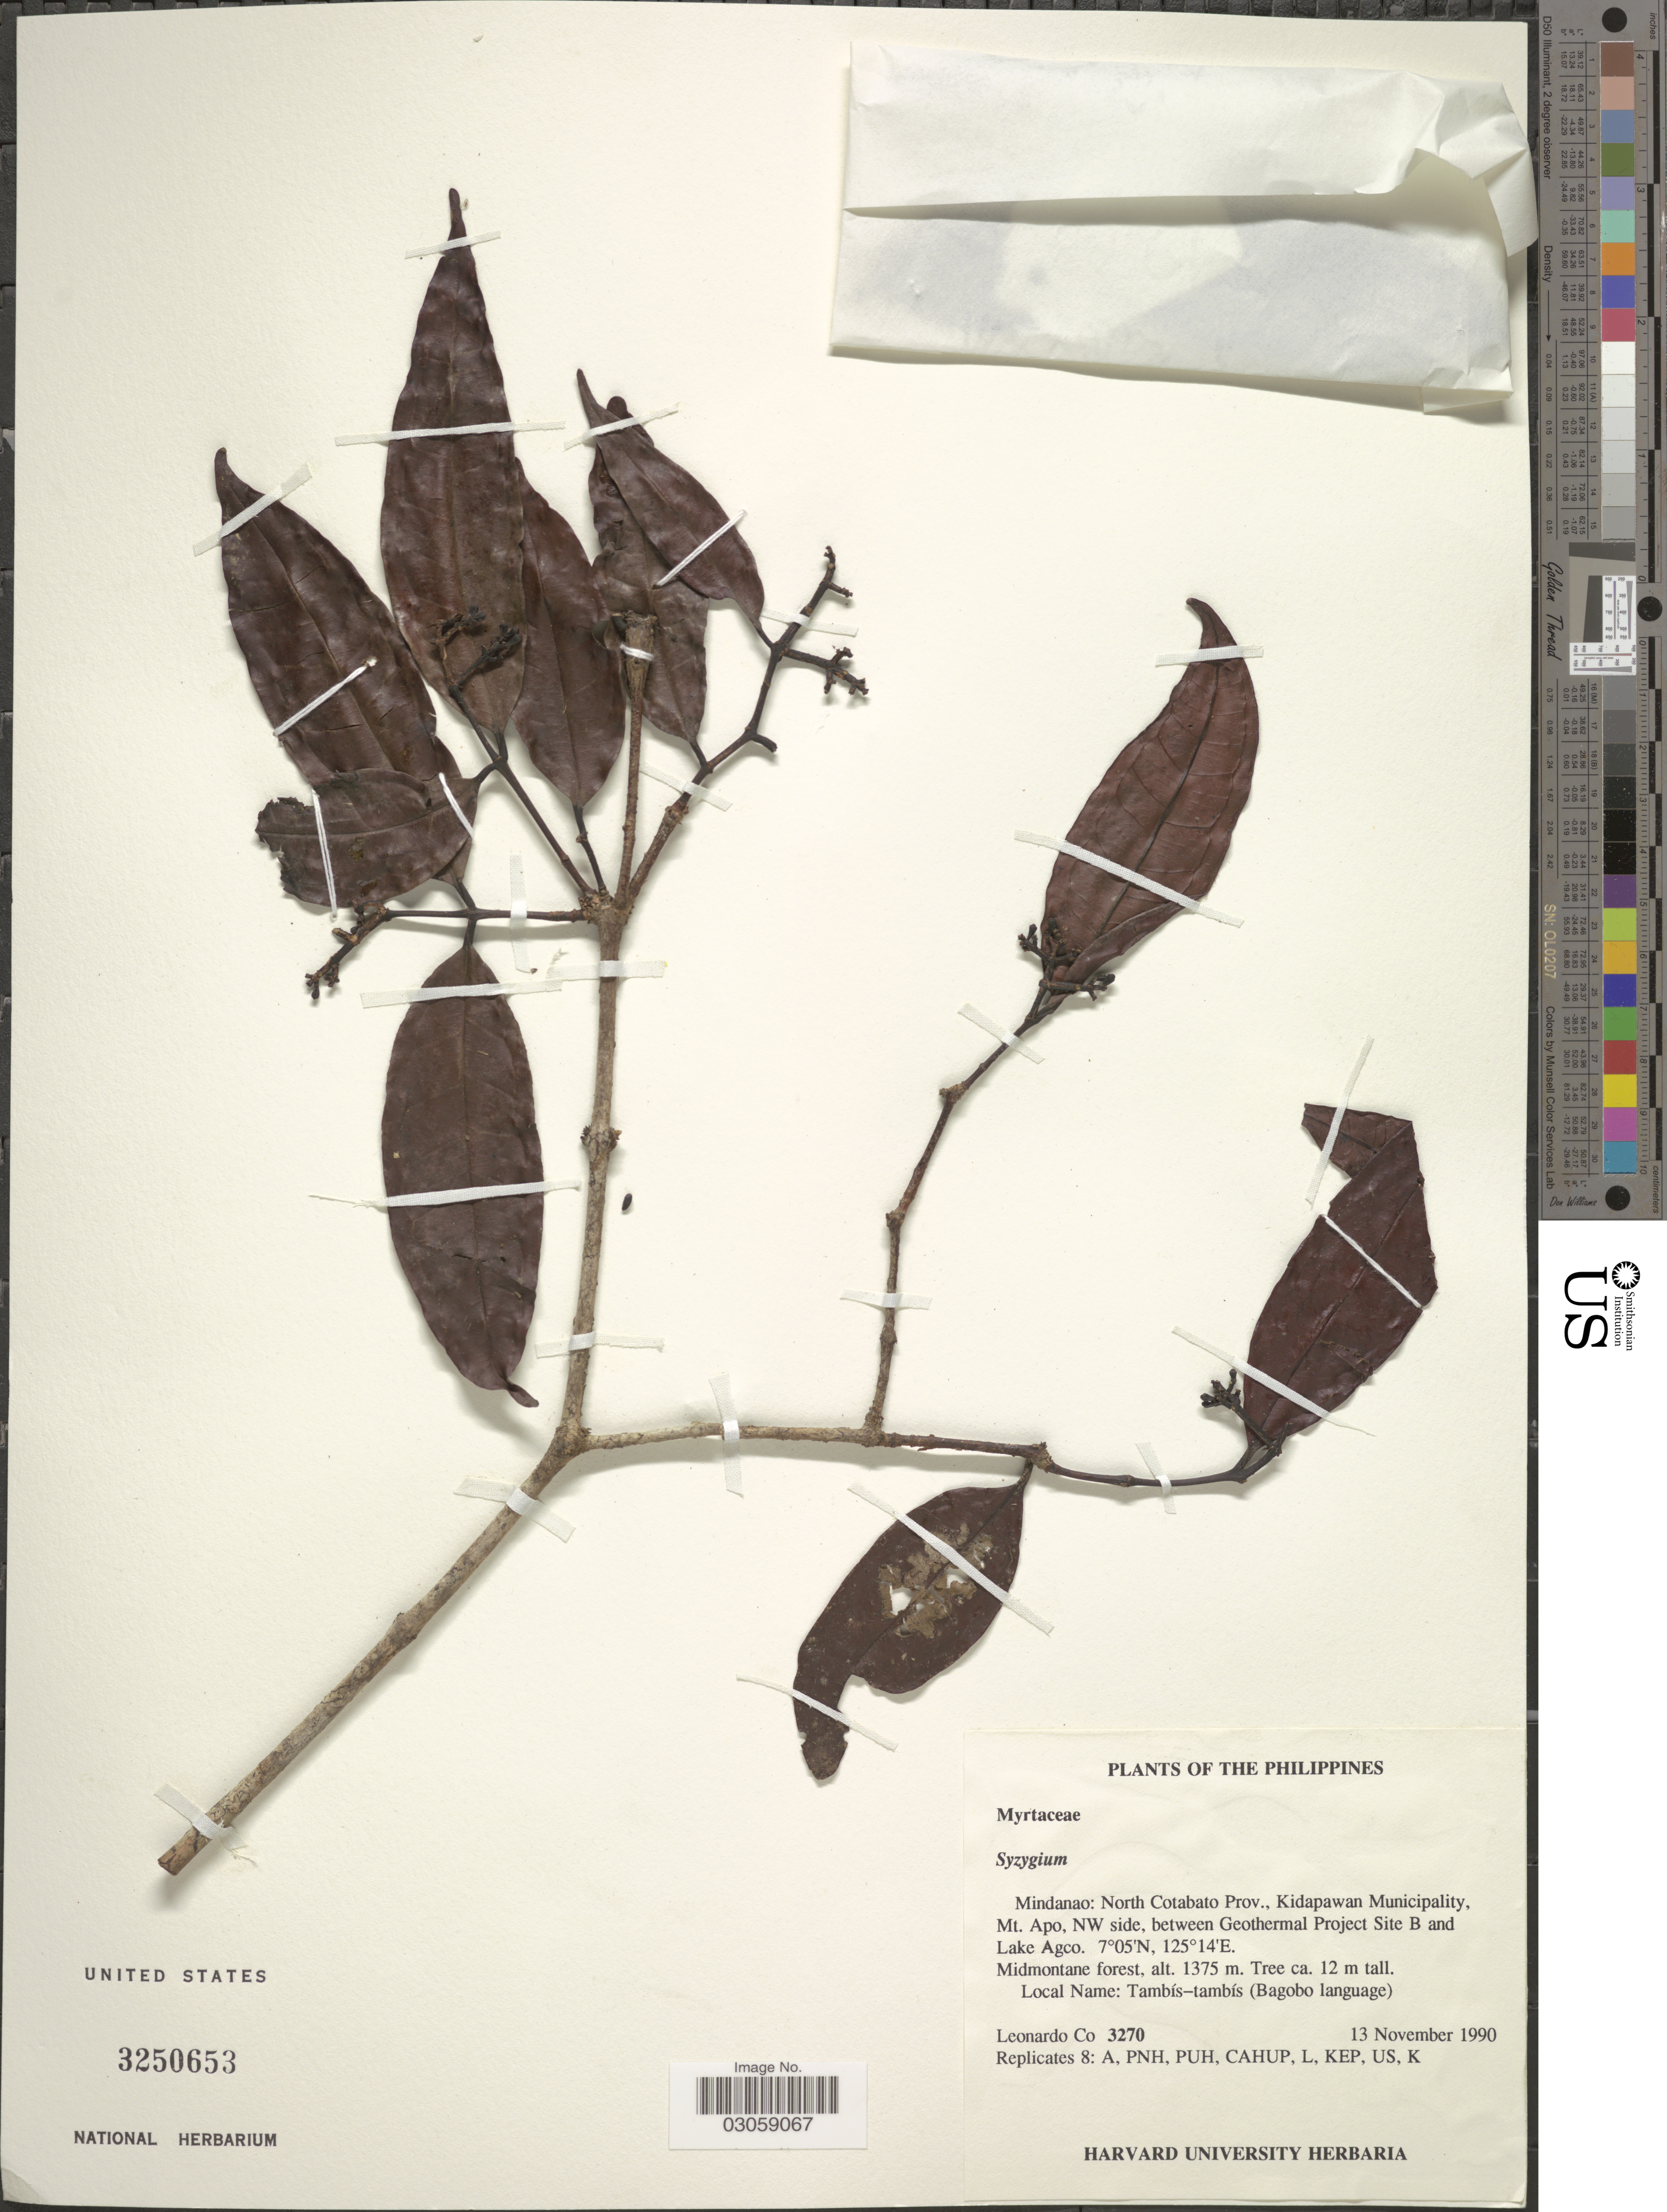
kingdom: Plantae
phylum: Tracheophyta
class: Magnoliopsida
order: Myrtales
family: Myrtaceae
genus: Syzygium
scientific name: Syzygium sp.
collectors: L. Co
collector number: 3270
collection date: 1990-11-13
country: Philippines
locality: Mindanao: North Cotabato Prov., Kidapawan Municipality, Mt. Apo, NW side, between Geothermal Project Site B and Lake Agco.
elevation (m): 1375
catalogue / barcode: US 3250653